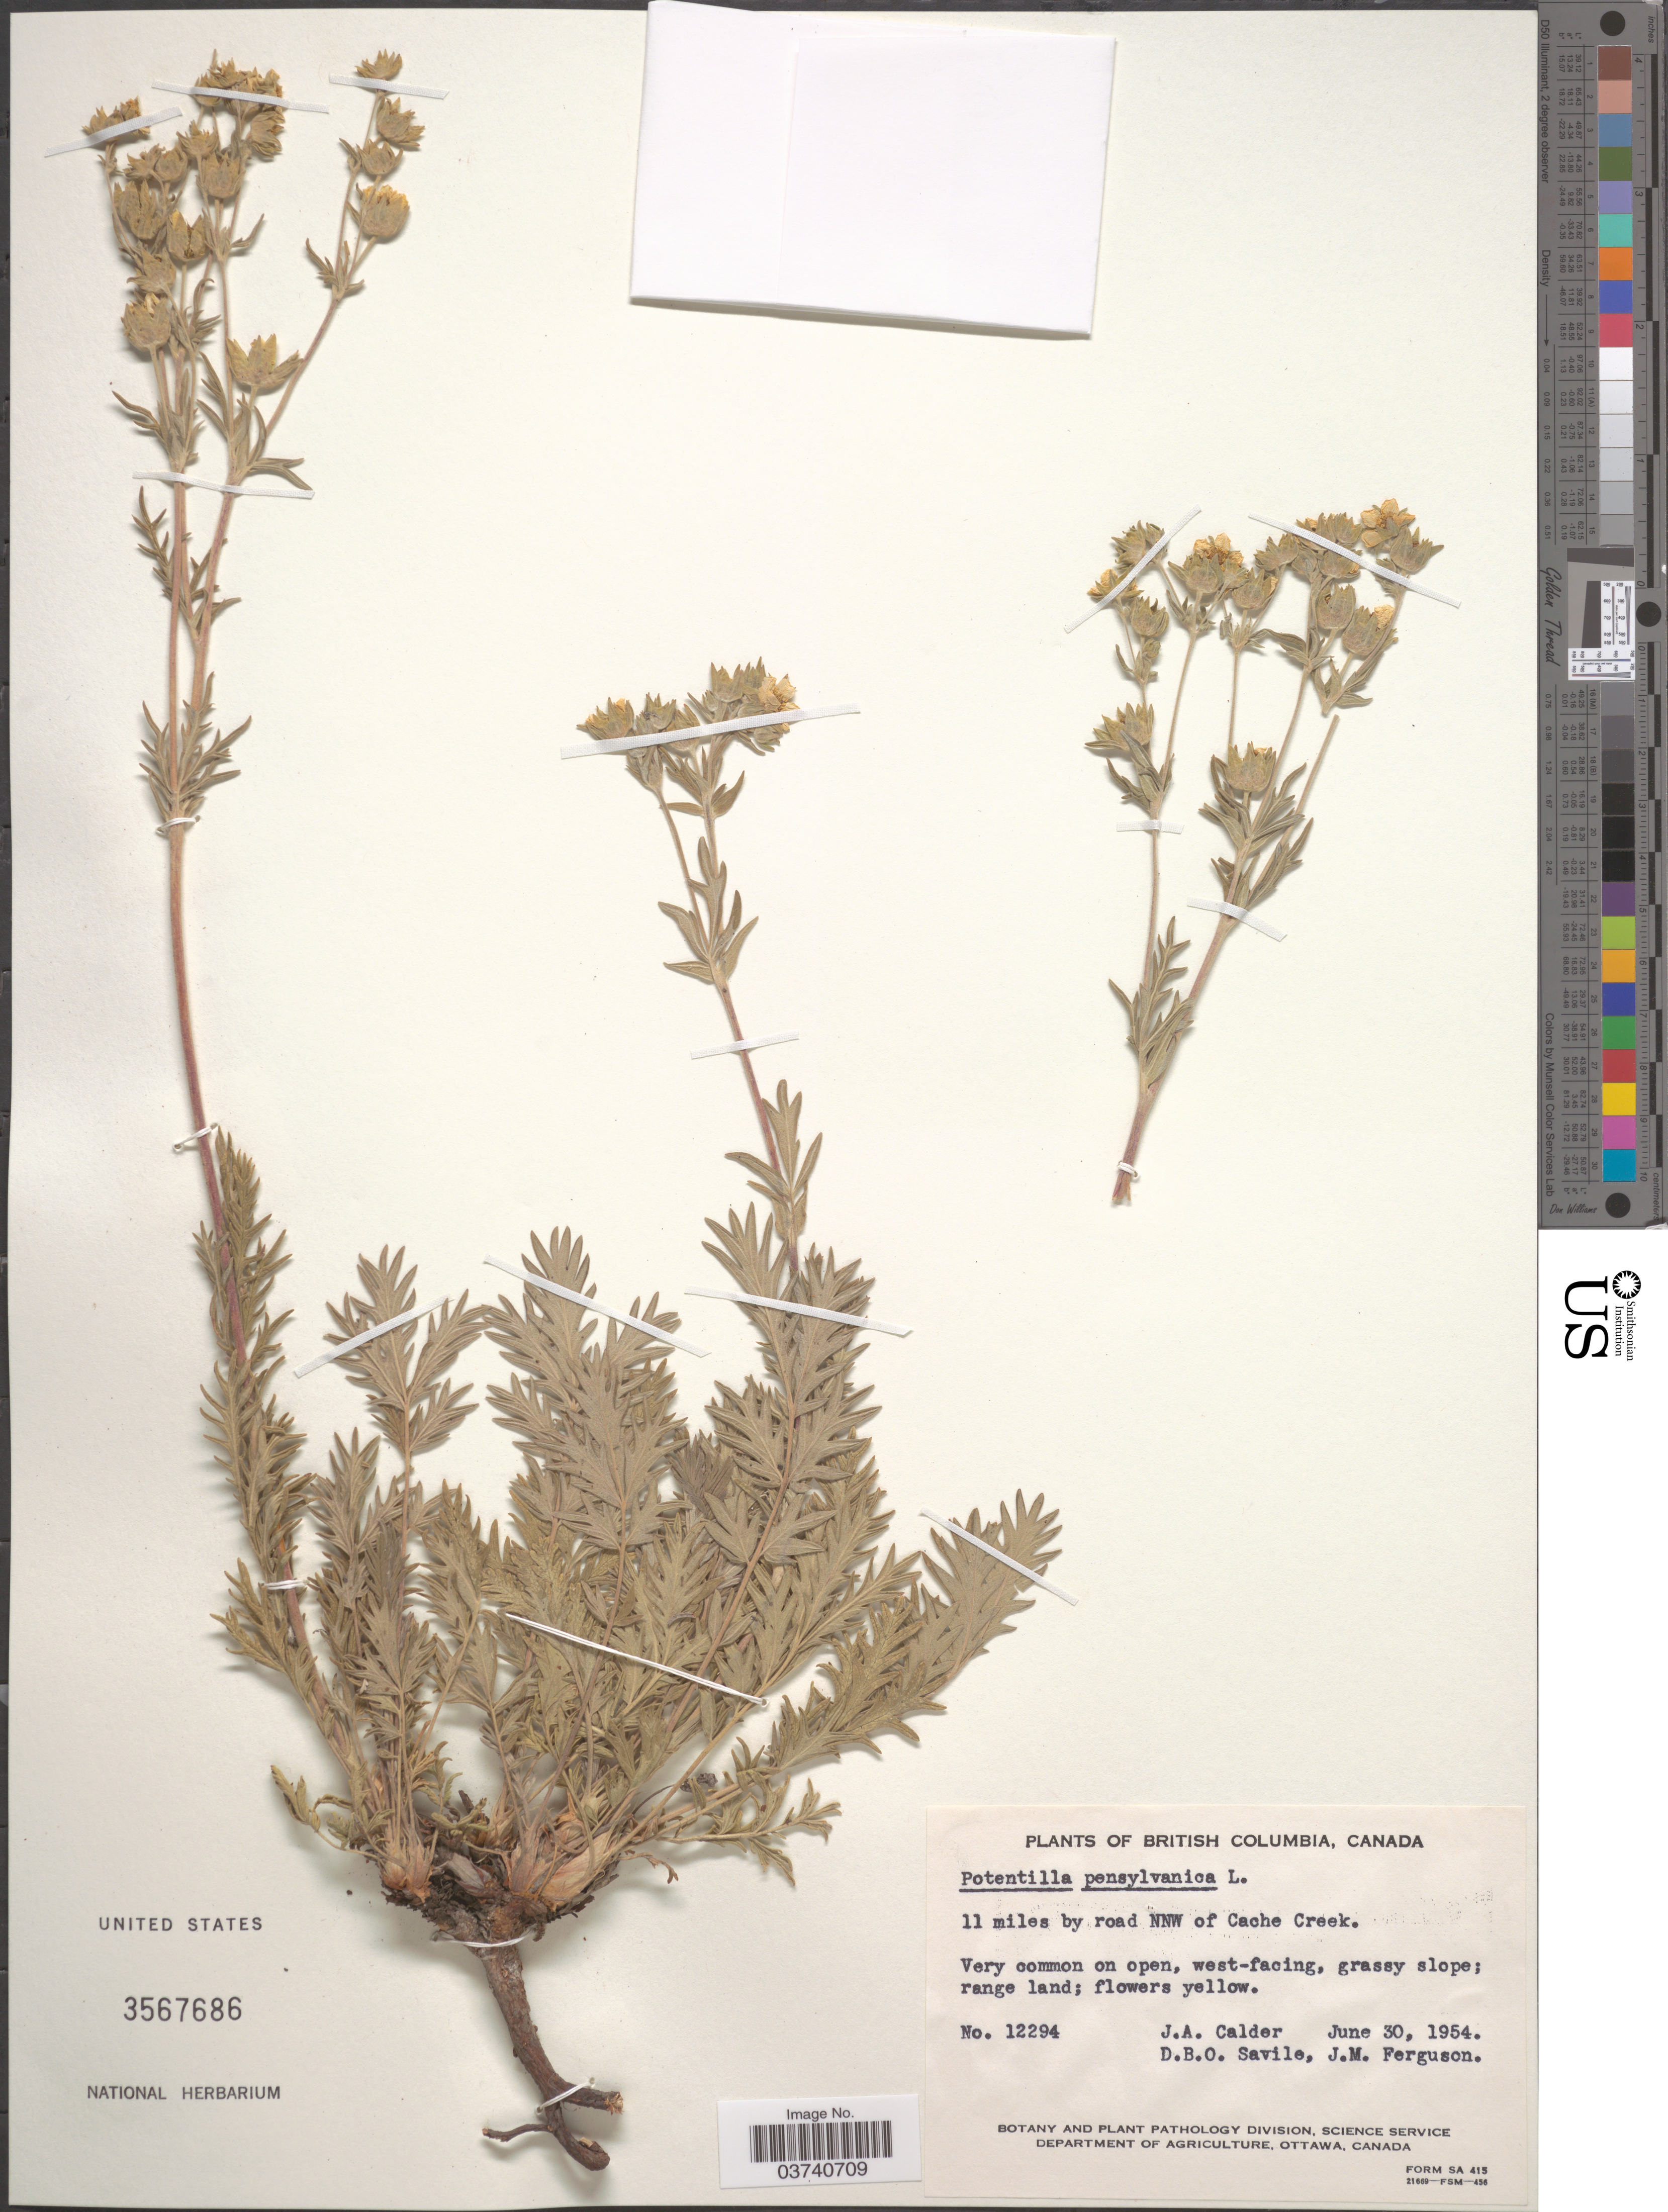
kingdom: Plantae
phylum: Tracheophyta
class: Magnoliopsida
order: Rosales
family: Rosaceae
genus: Potentilla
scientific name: Potentilla pensylvanica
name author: L.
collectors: J. A. Calder, D. Savile & J. M. Ferguson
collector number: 12294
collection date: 1954-06-30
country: Canada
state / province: British Columbia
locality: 11 miles by road NNW of Cache Creek.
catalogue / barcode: US 3567686